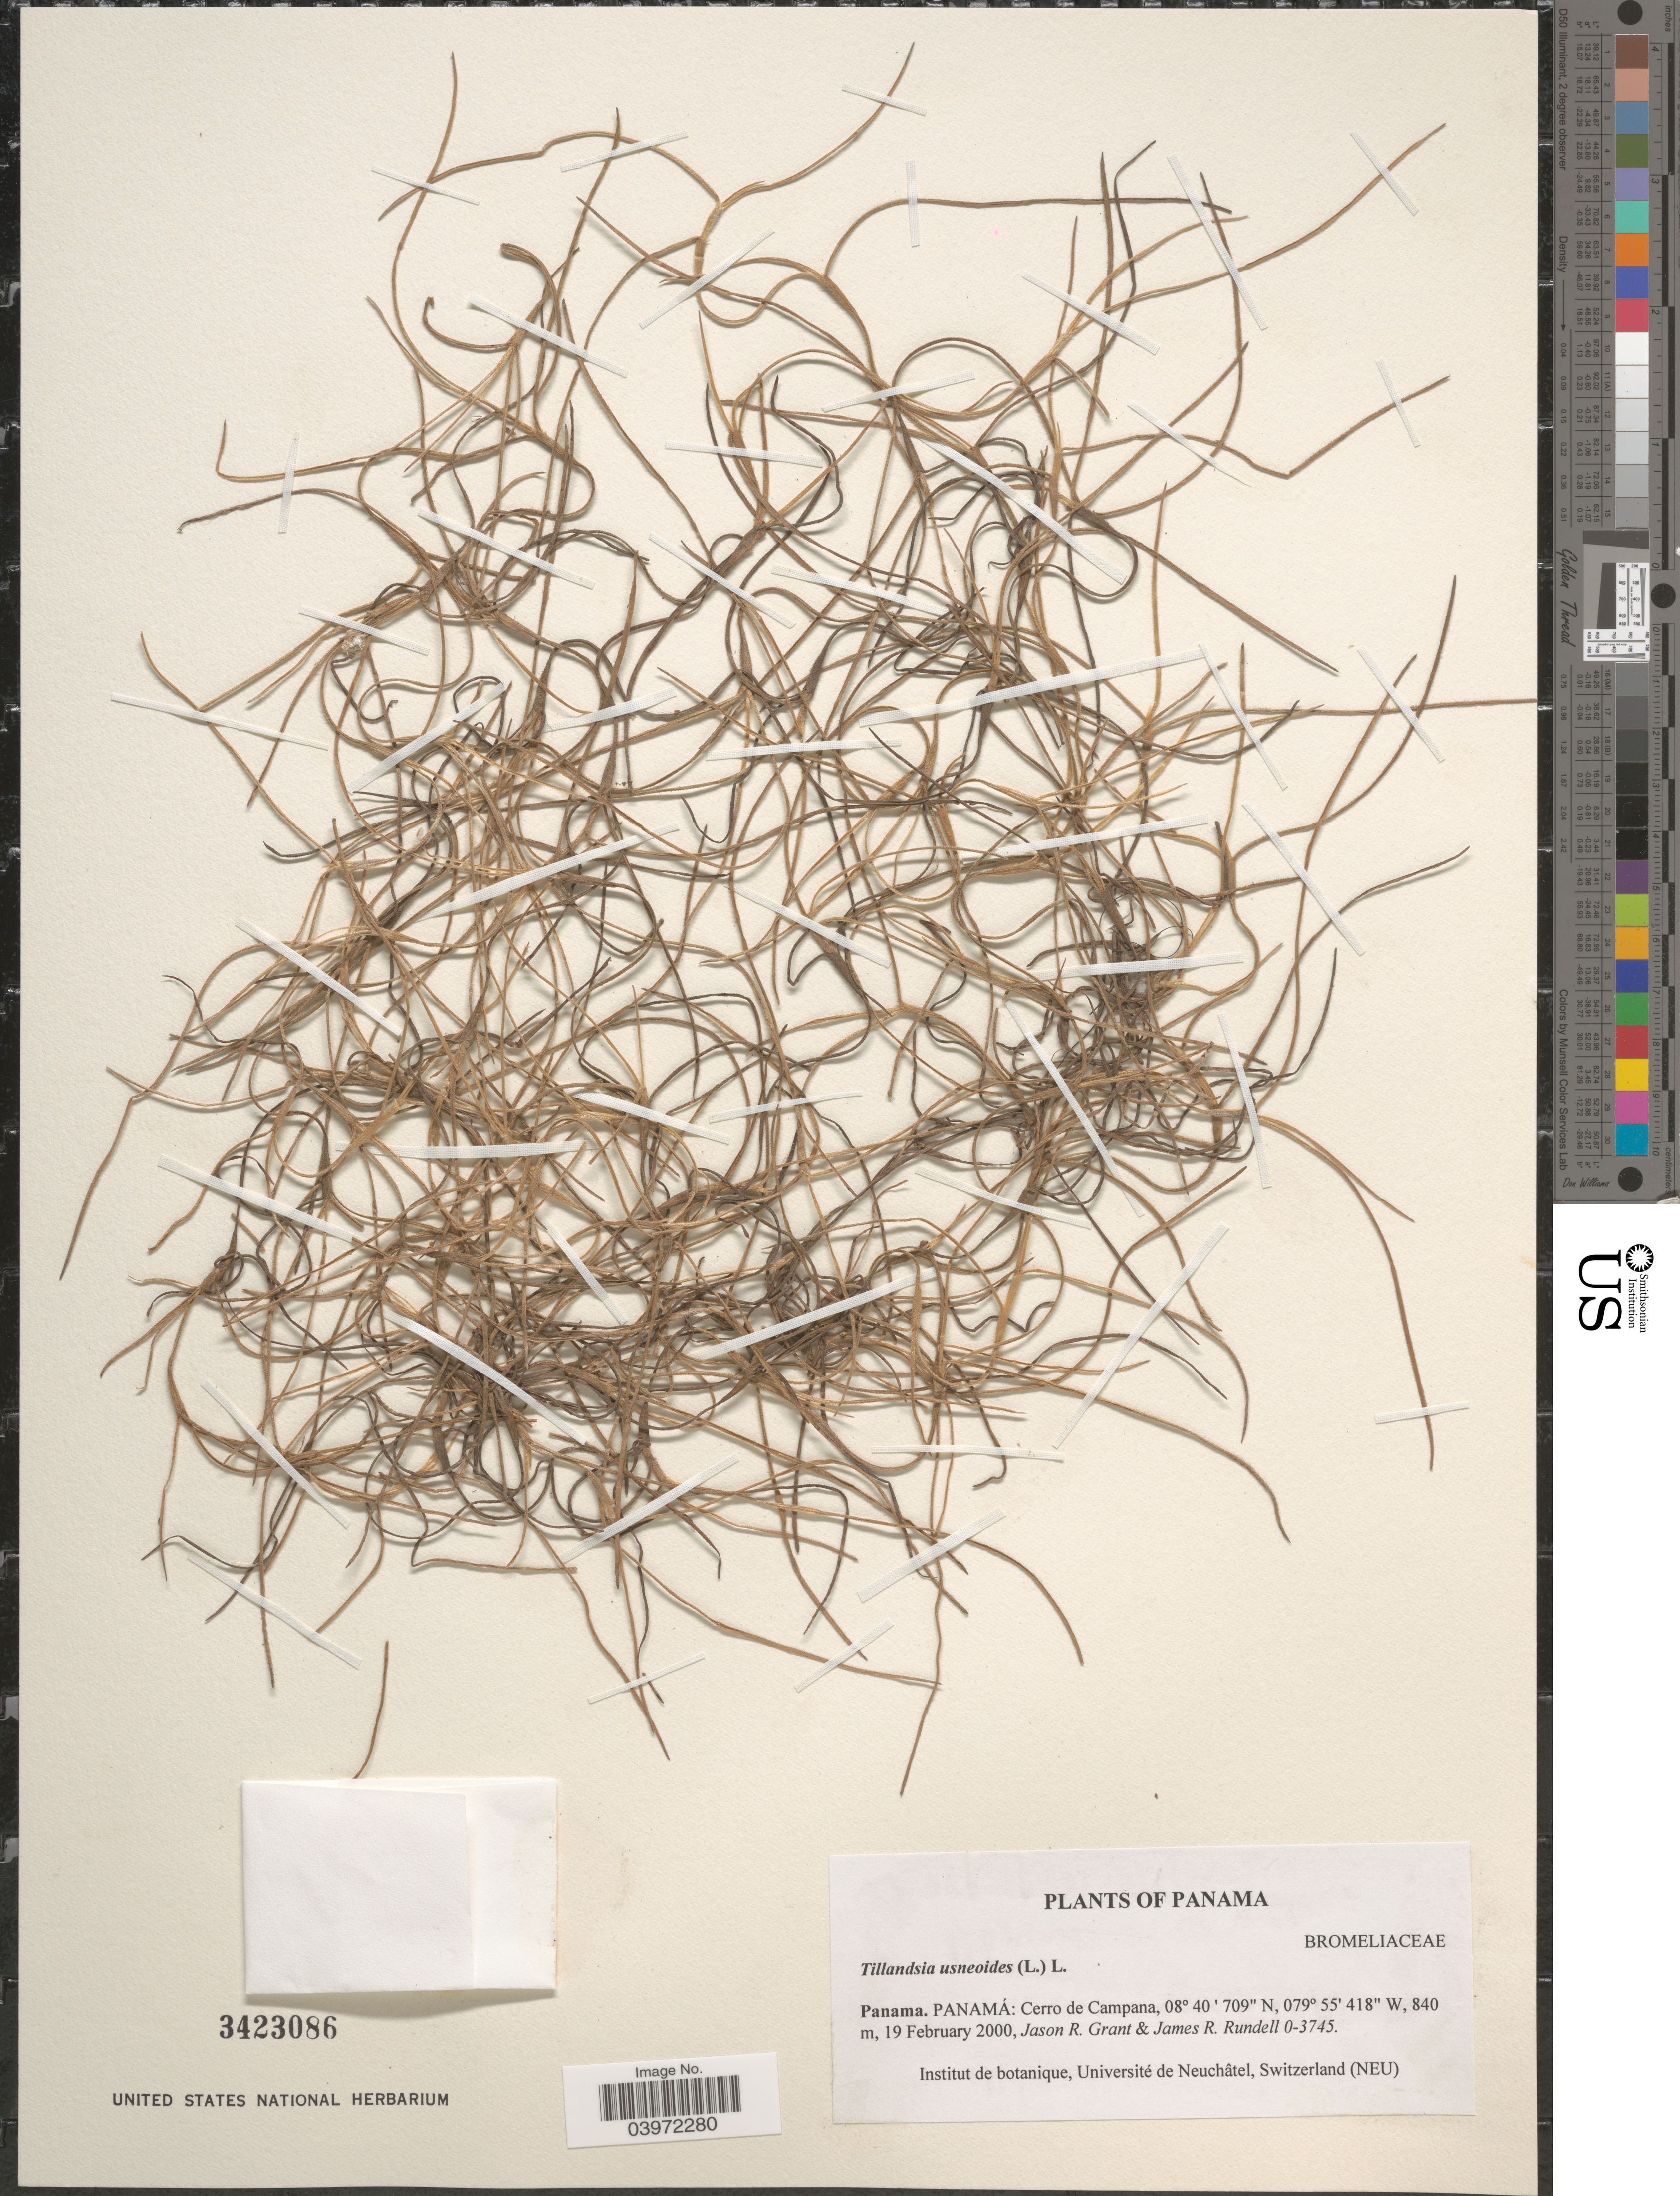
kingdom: Plantae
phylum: Tracheophyta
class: Liliopsida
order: Poales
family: Bromeliaceae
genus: Tillandsia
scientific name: Tillandsia usneoides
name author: (L.) L.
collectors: J. R. Grant & J. R. Rundell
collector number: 0-3745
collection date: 2000-02-19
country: Panama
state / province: Panamá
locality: Cerro de Campana.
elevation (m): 840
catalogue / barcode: US 3423086